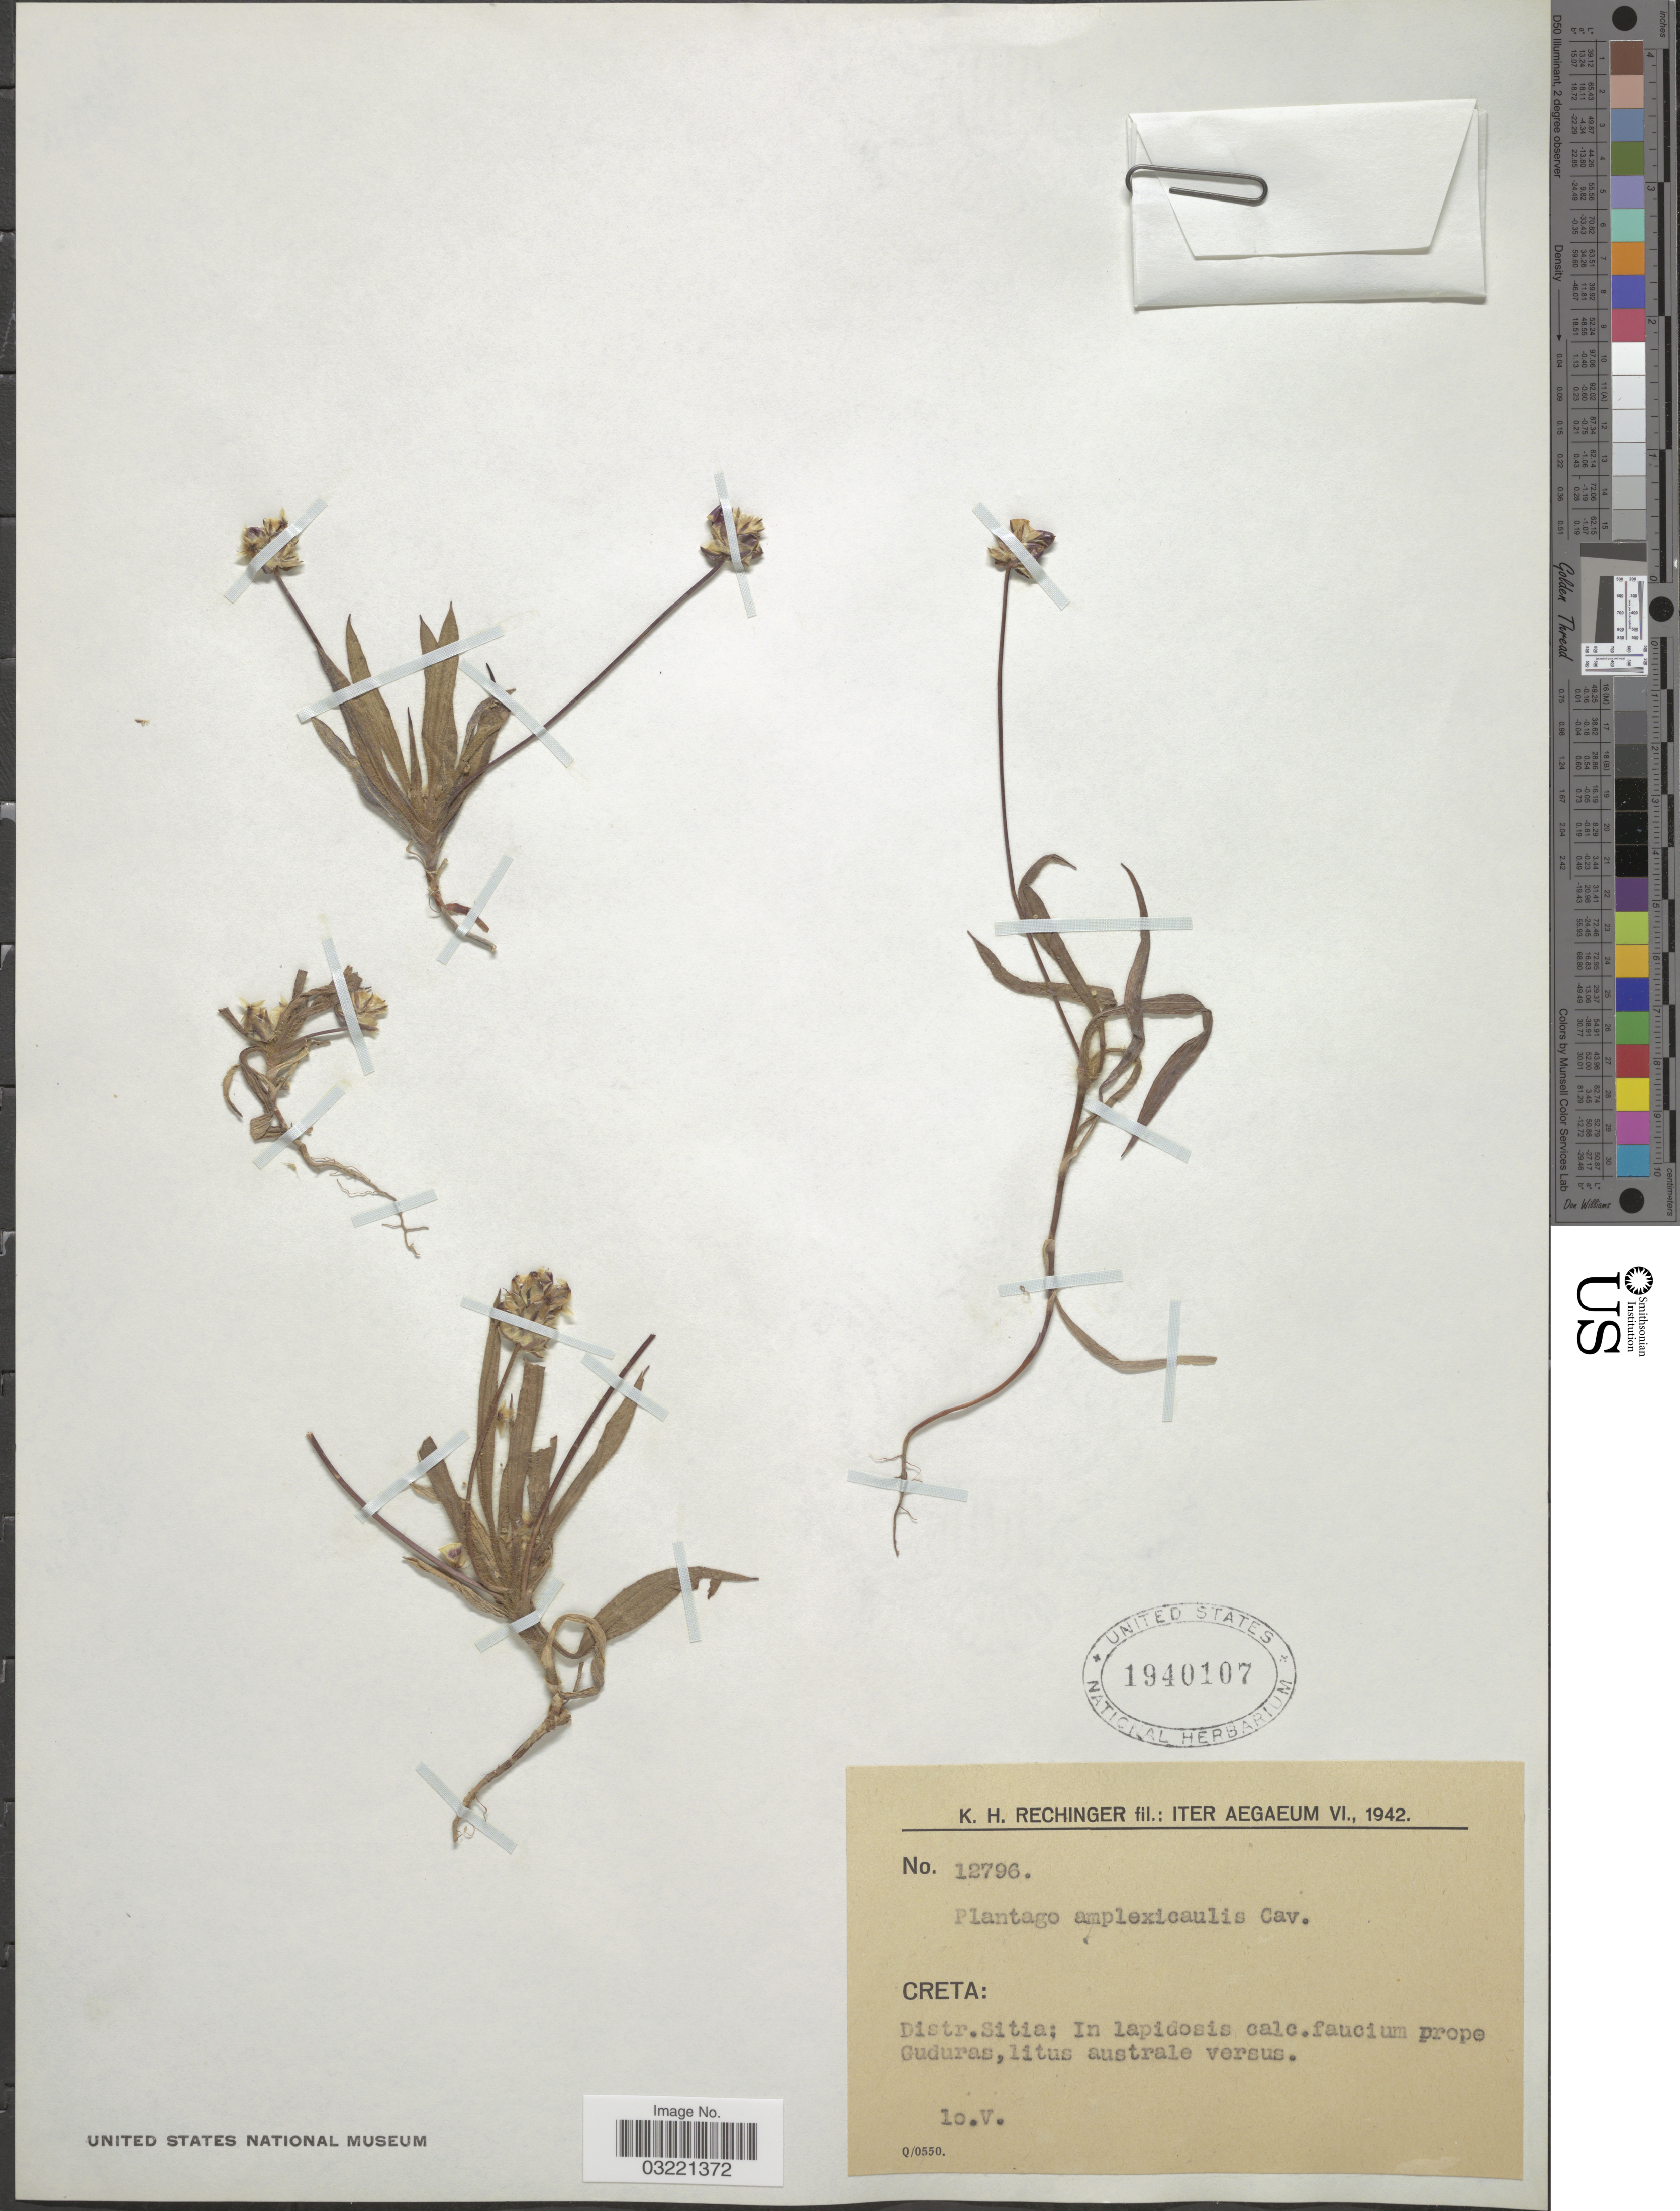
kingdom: Plantae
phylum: Tracheophyta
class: Magnoliopsida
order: Lamiales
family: Plantaginaceae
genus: Plantago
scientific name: Plantago amplexicaulis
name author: Cav.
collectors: K. H. Rechinger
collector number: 12796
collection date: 1942-05-10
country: Greece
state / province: Crete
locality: Iter Aegaeum, Creta: Distr. Sitia; In lapidosis calc. faucium prope Guduras, litus australe versus.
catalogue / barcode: US 1940107